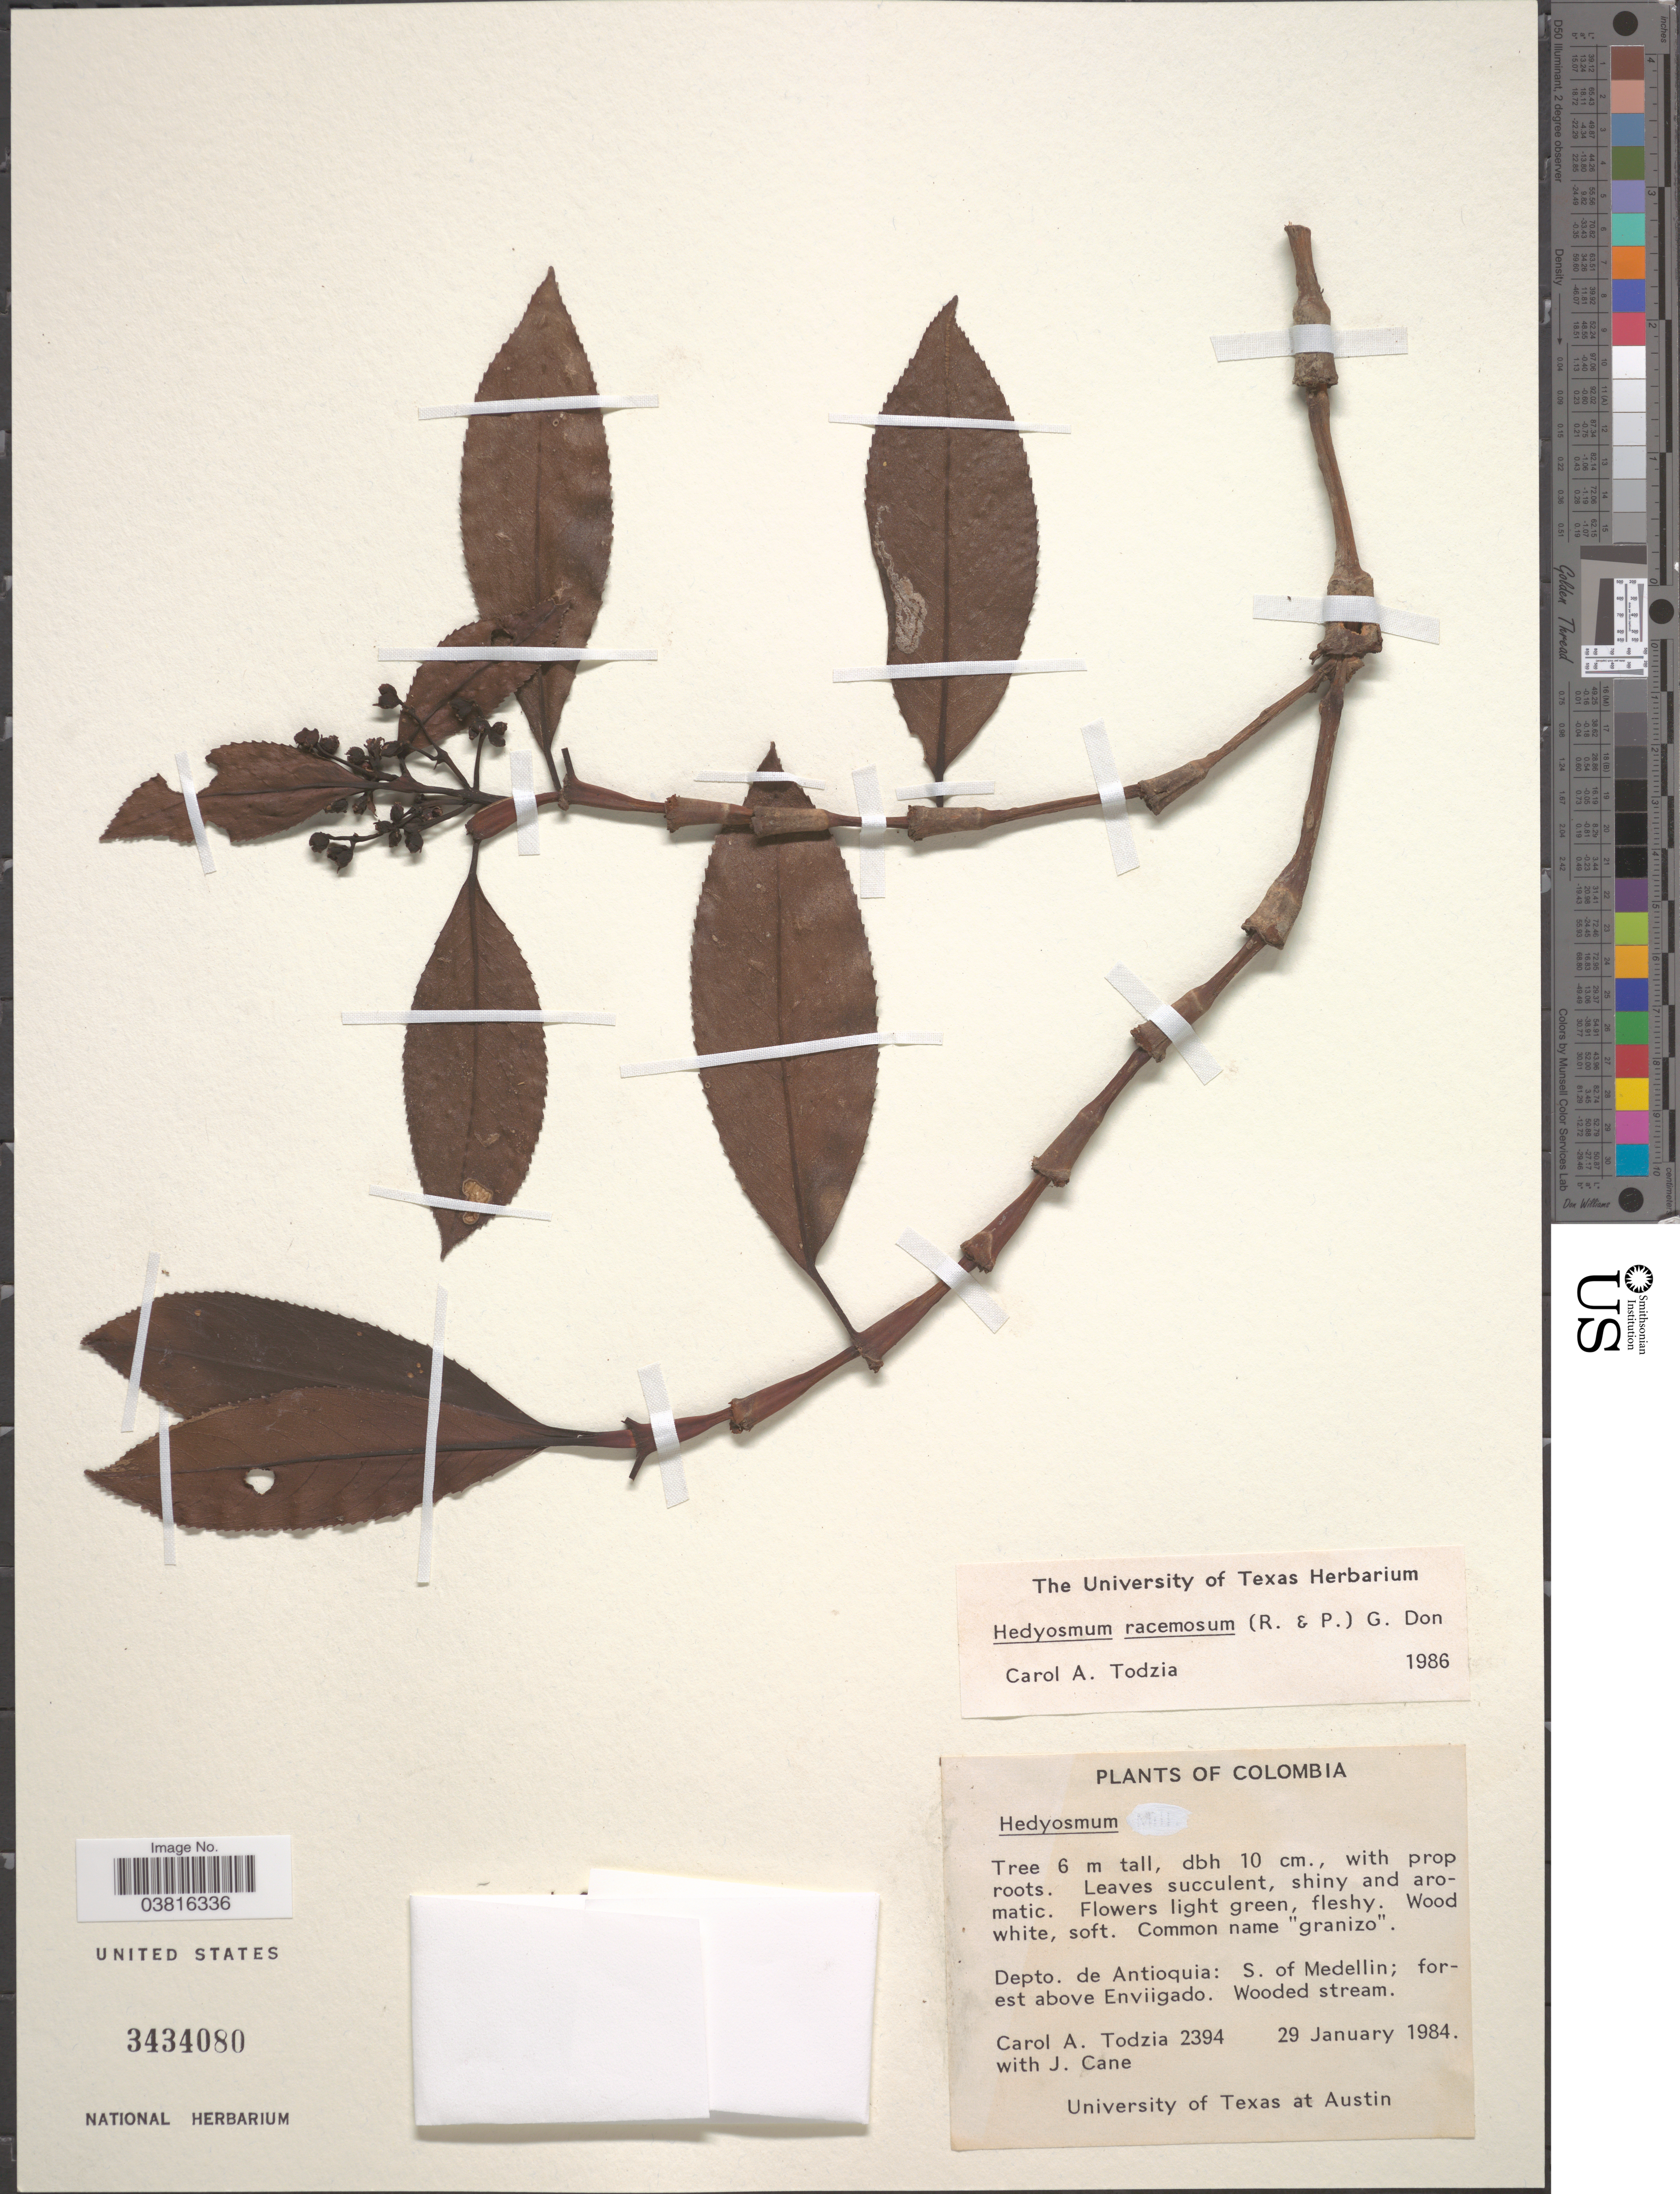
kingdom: Plantae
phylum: Tracheophyta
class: Magnoliopsida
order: Chloranthales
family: Chloranthaceae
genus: Hedyosmum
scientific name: Hedyosmum racemosum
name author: (Ruiz & Pav.) G. Don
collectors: C. A. Todzia & J. Cane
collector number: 2394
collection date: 1984-01-29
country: Colombia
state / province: Antioquia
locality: Depto. de Antioquia: S. of Medellin; forest above Enviigado.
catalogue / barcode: US 3434080